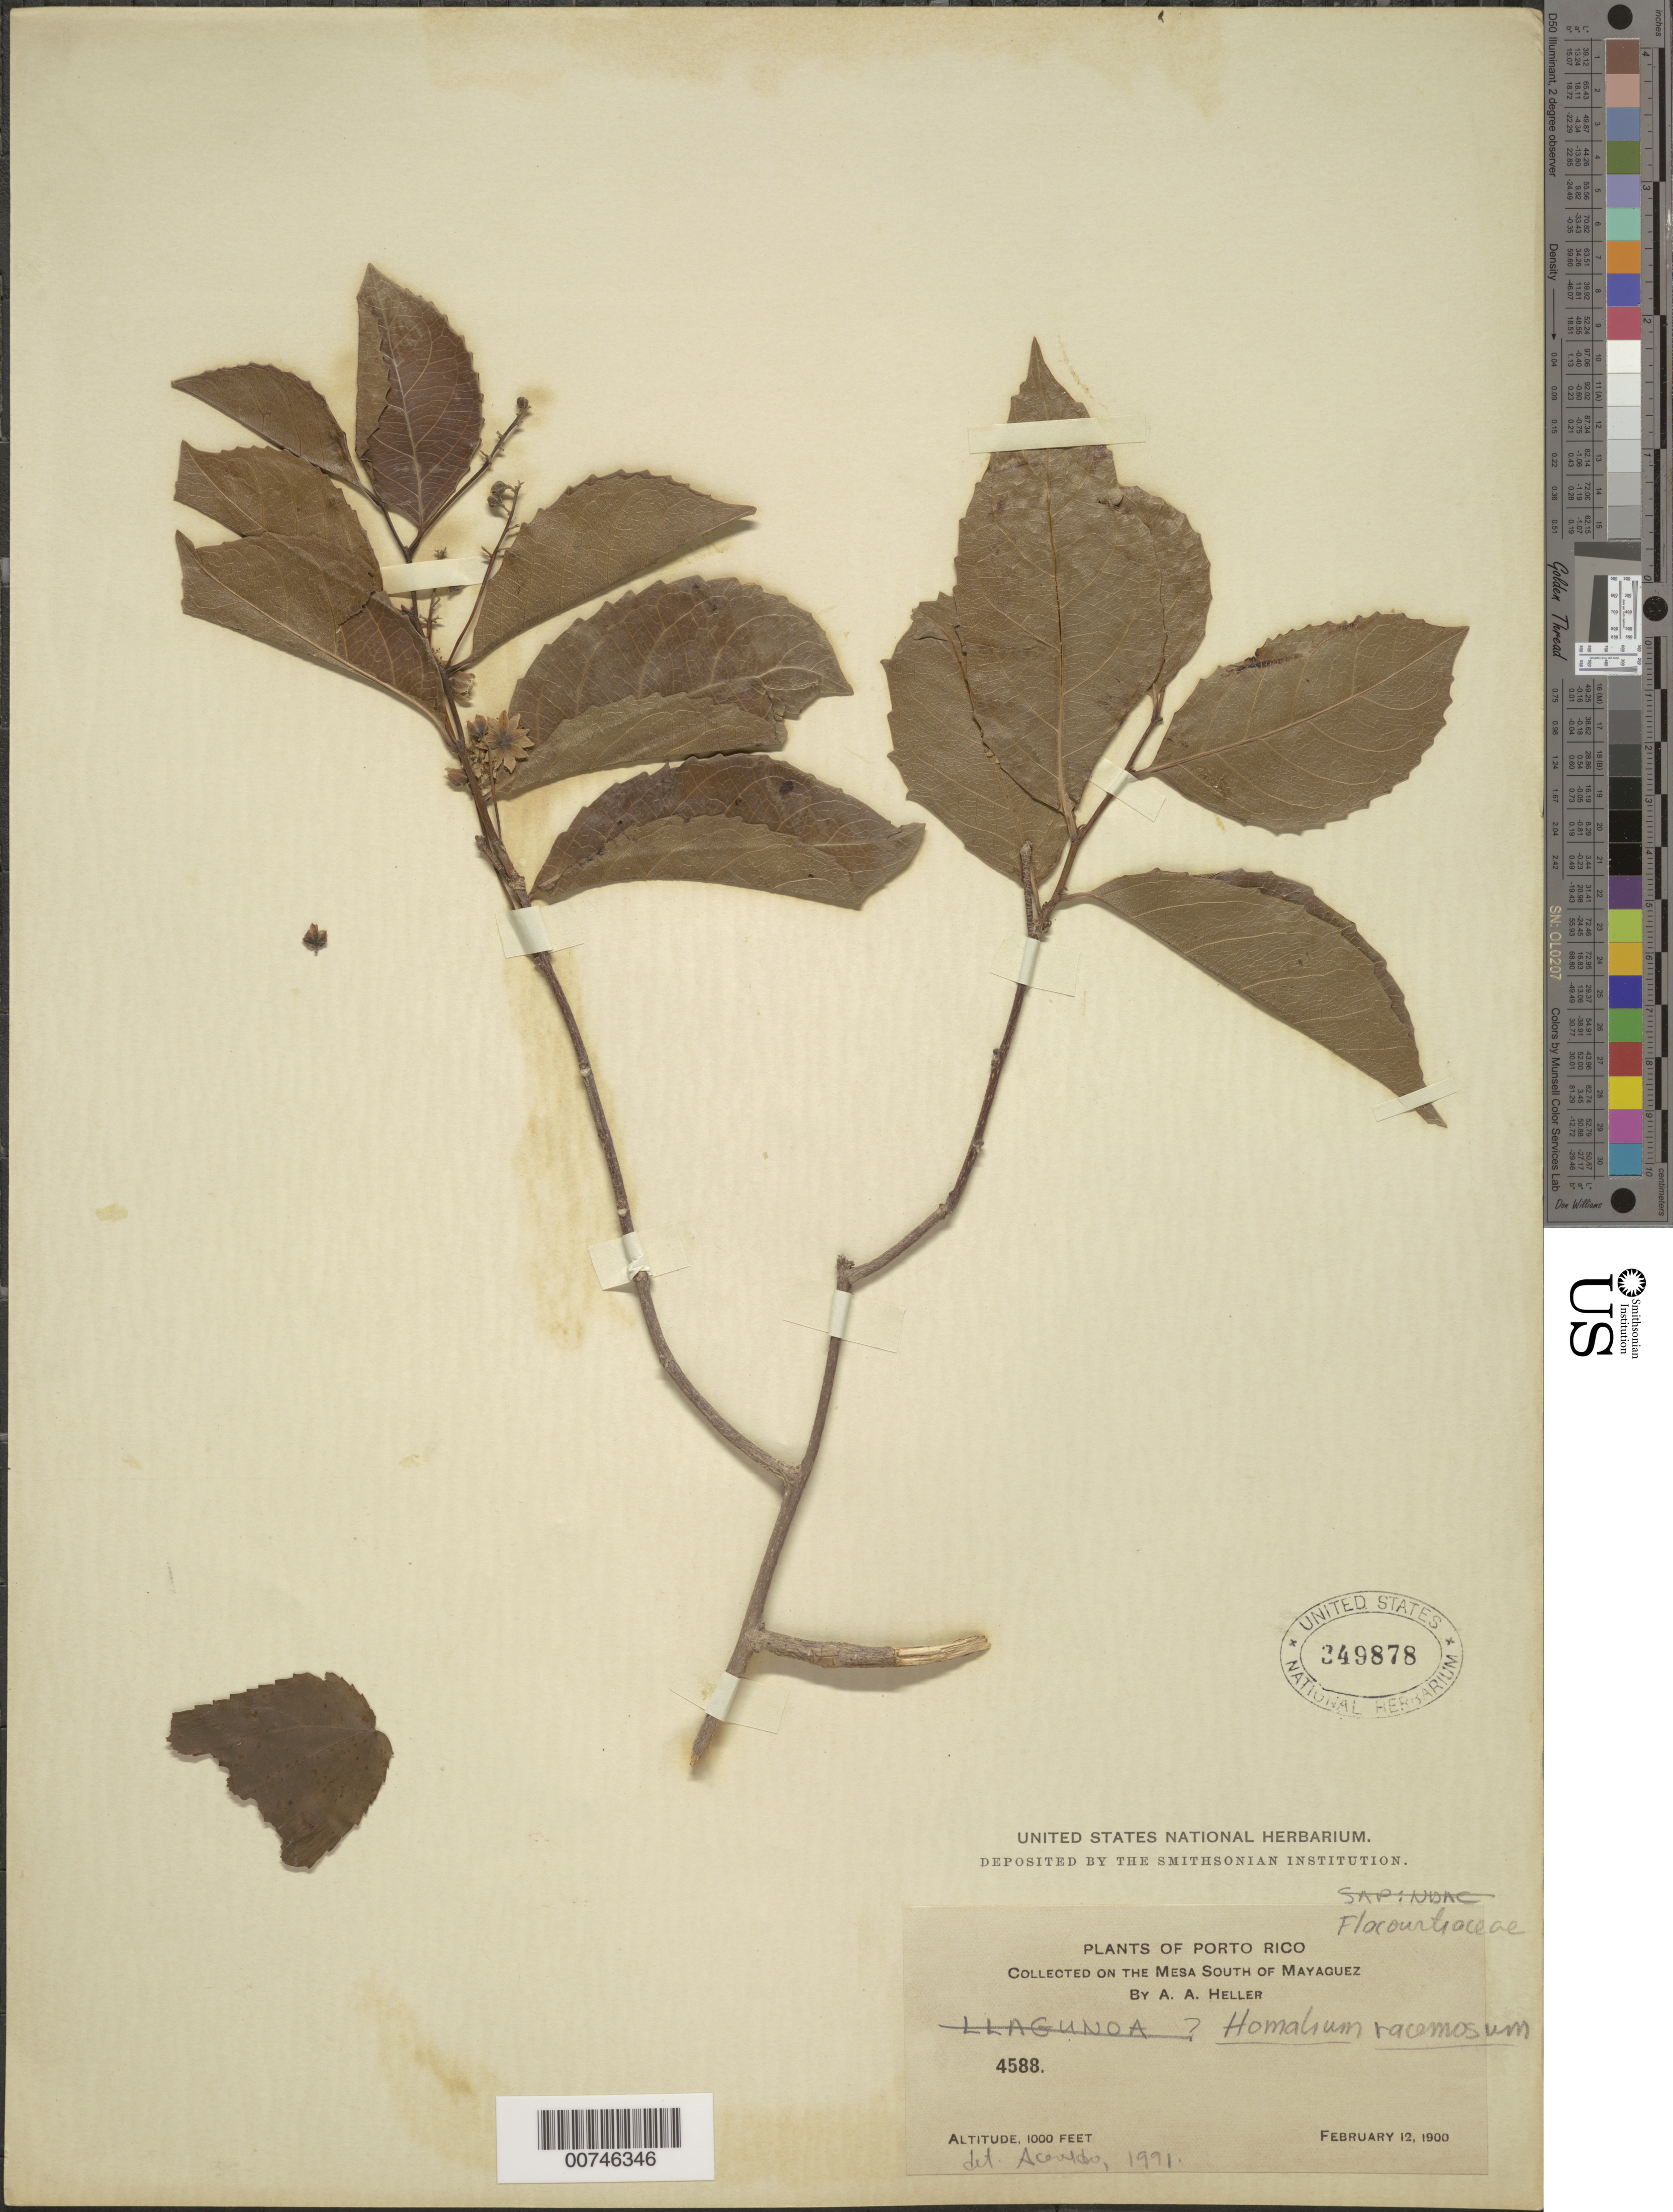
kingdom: Plantae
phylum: Tracheophyta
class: Magnoliopsida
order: Malpighiales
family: Salicaceae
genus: Homalium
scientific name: Homalium racemosum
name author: Jacq.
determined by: Acevedo-Rodríguez, P., (BOT), Smithsonian Institution - National Museum of Natural History (UNITED STATES)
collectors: A. A. Heller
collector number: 4588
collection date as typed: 12 Feb 1900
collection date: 1900-02-12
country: Puerto Rico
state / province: Mayagüez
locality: On the Mesa of Mayaguez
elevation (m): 305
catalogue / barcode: US 349878